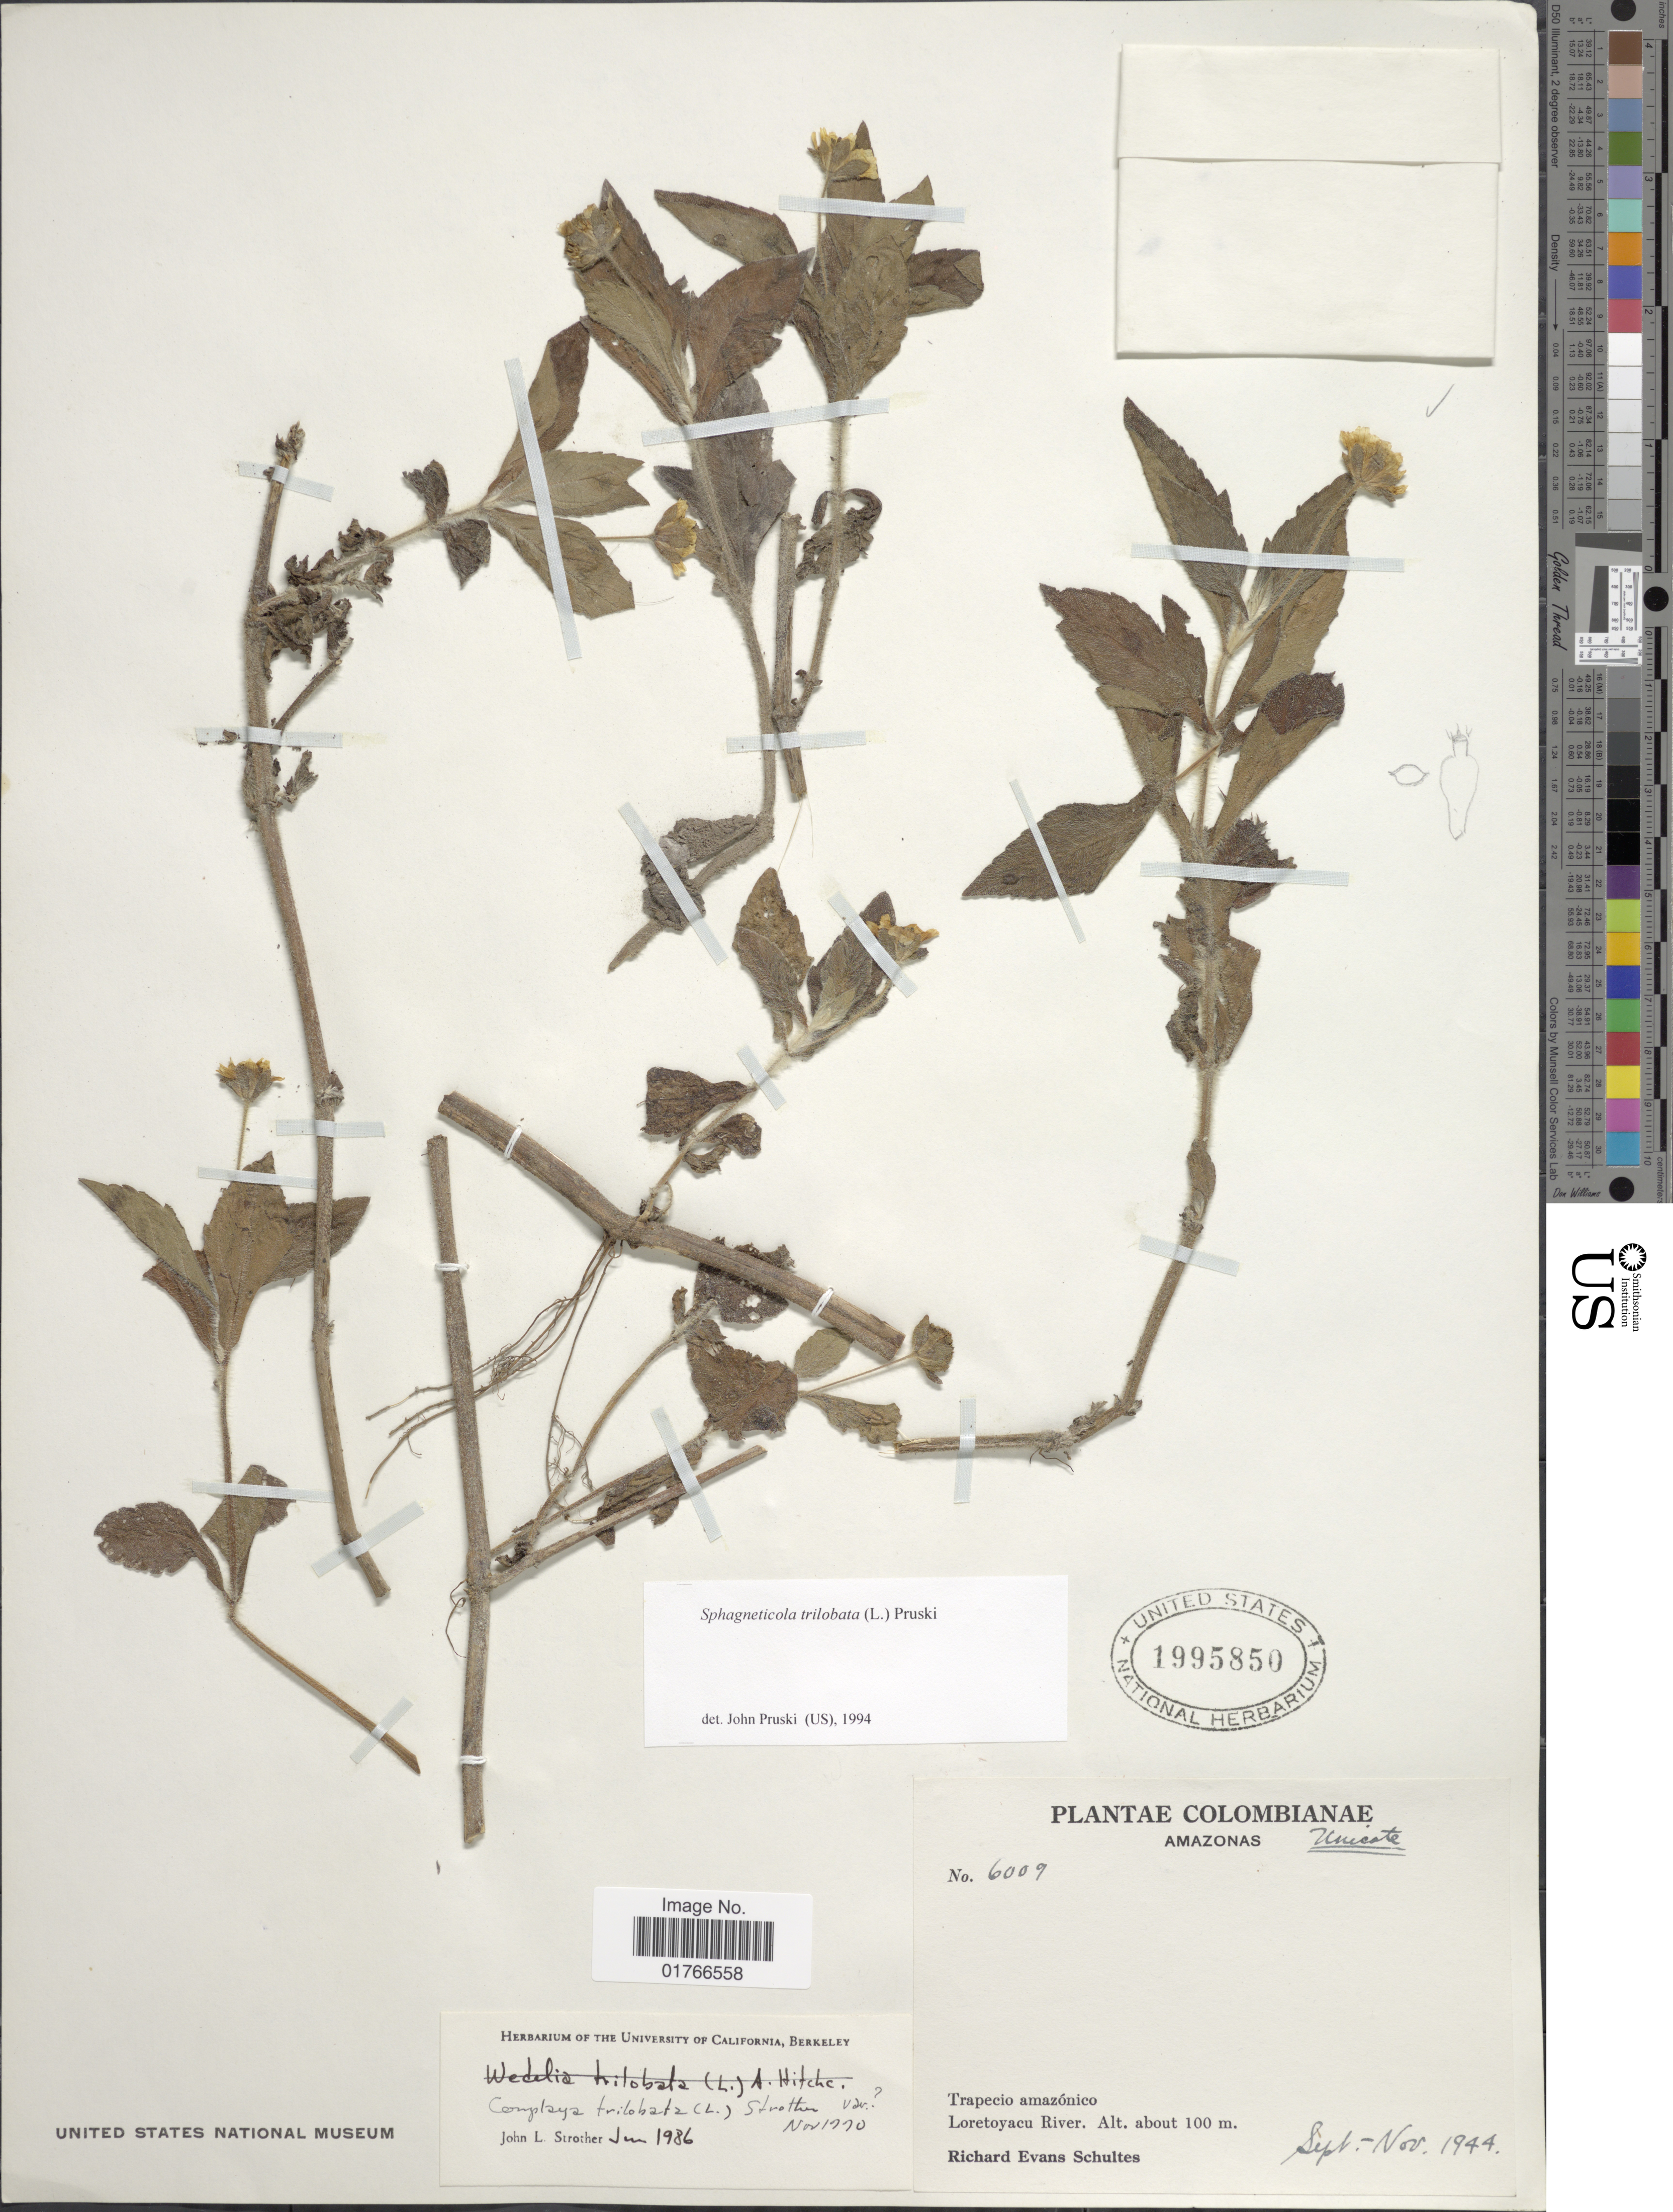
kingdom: Plantae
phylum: Tracheophyta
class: Magnoliopsida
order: Asterales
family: Asteraceae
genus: Sphagneticola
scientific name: Sphagneticola trilobata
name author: (L.) Pruski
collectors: R. E. Schultes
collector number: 6009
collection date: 1944-09/1944-11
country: Colombia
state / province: Amazônas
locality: Trapecio amazonico, Loretoyacu River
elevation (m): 100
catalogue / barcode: US 1995850